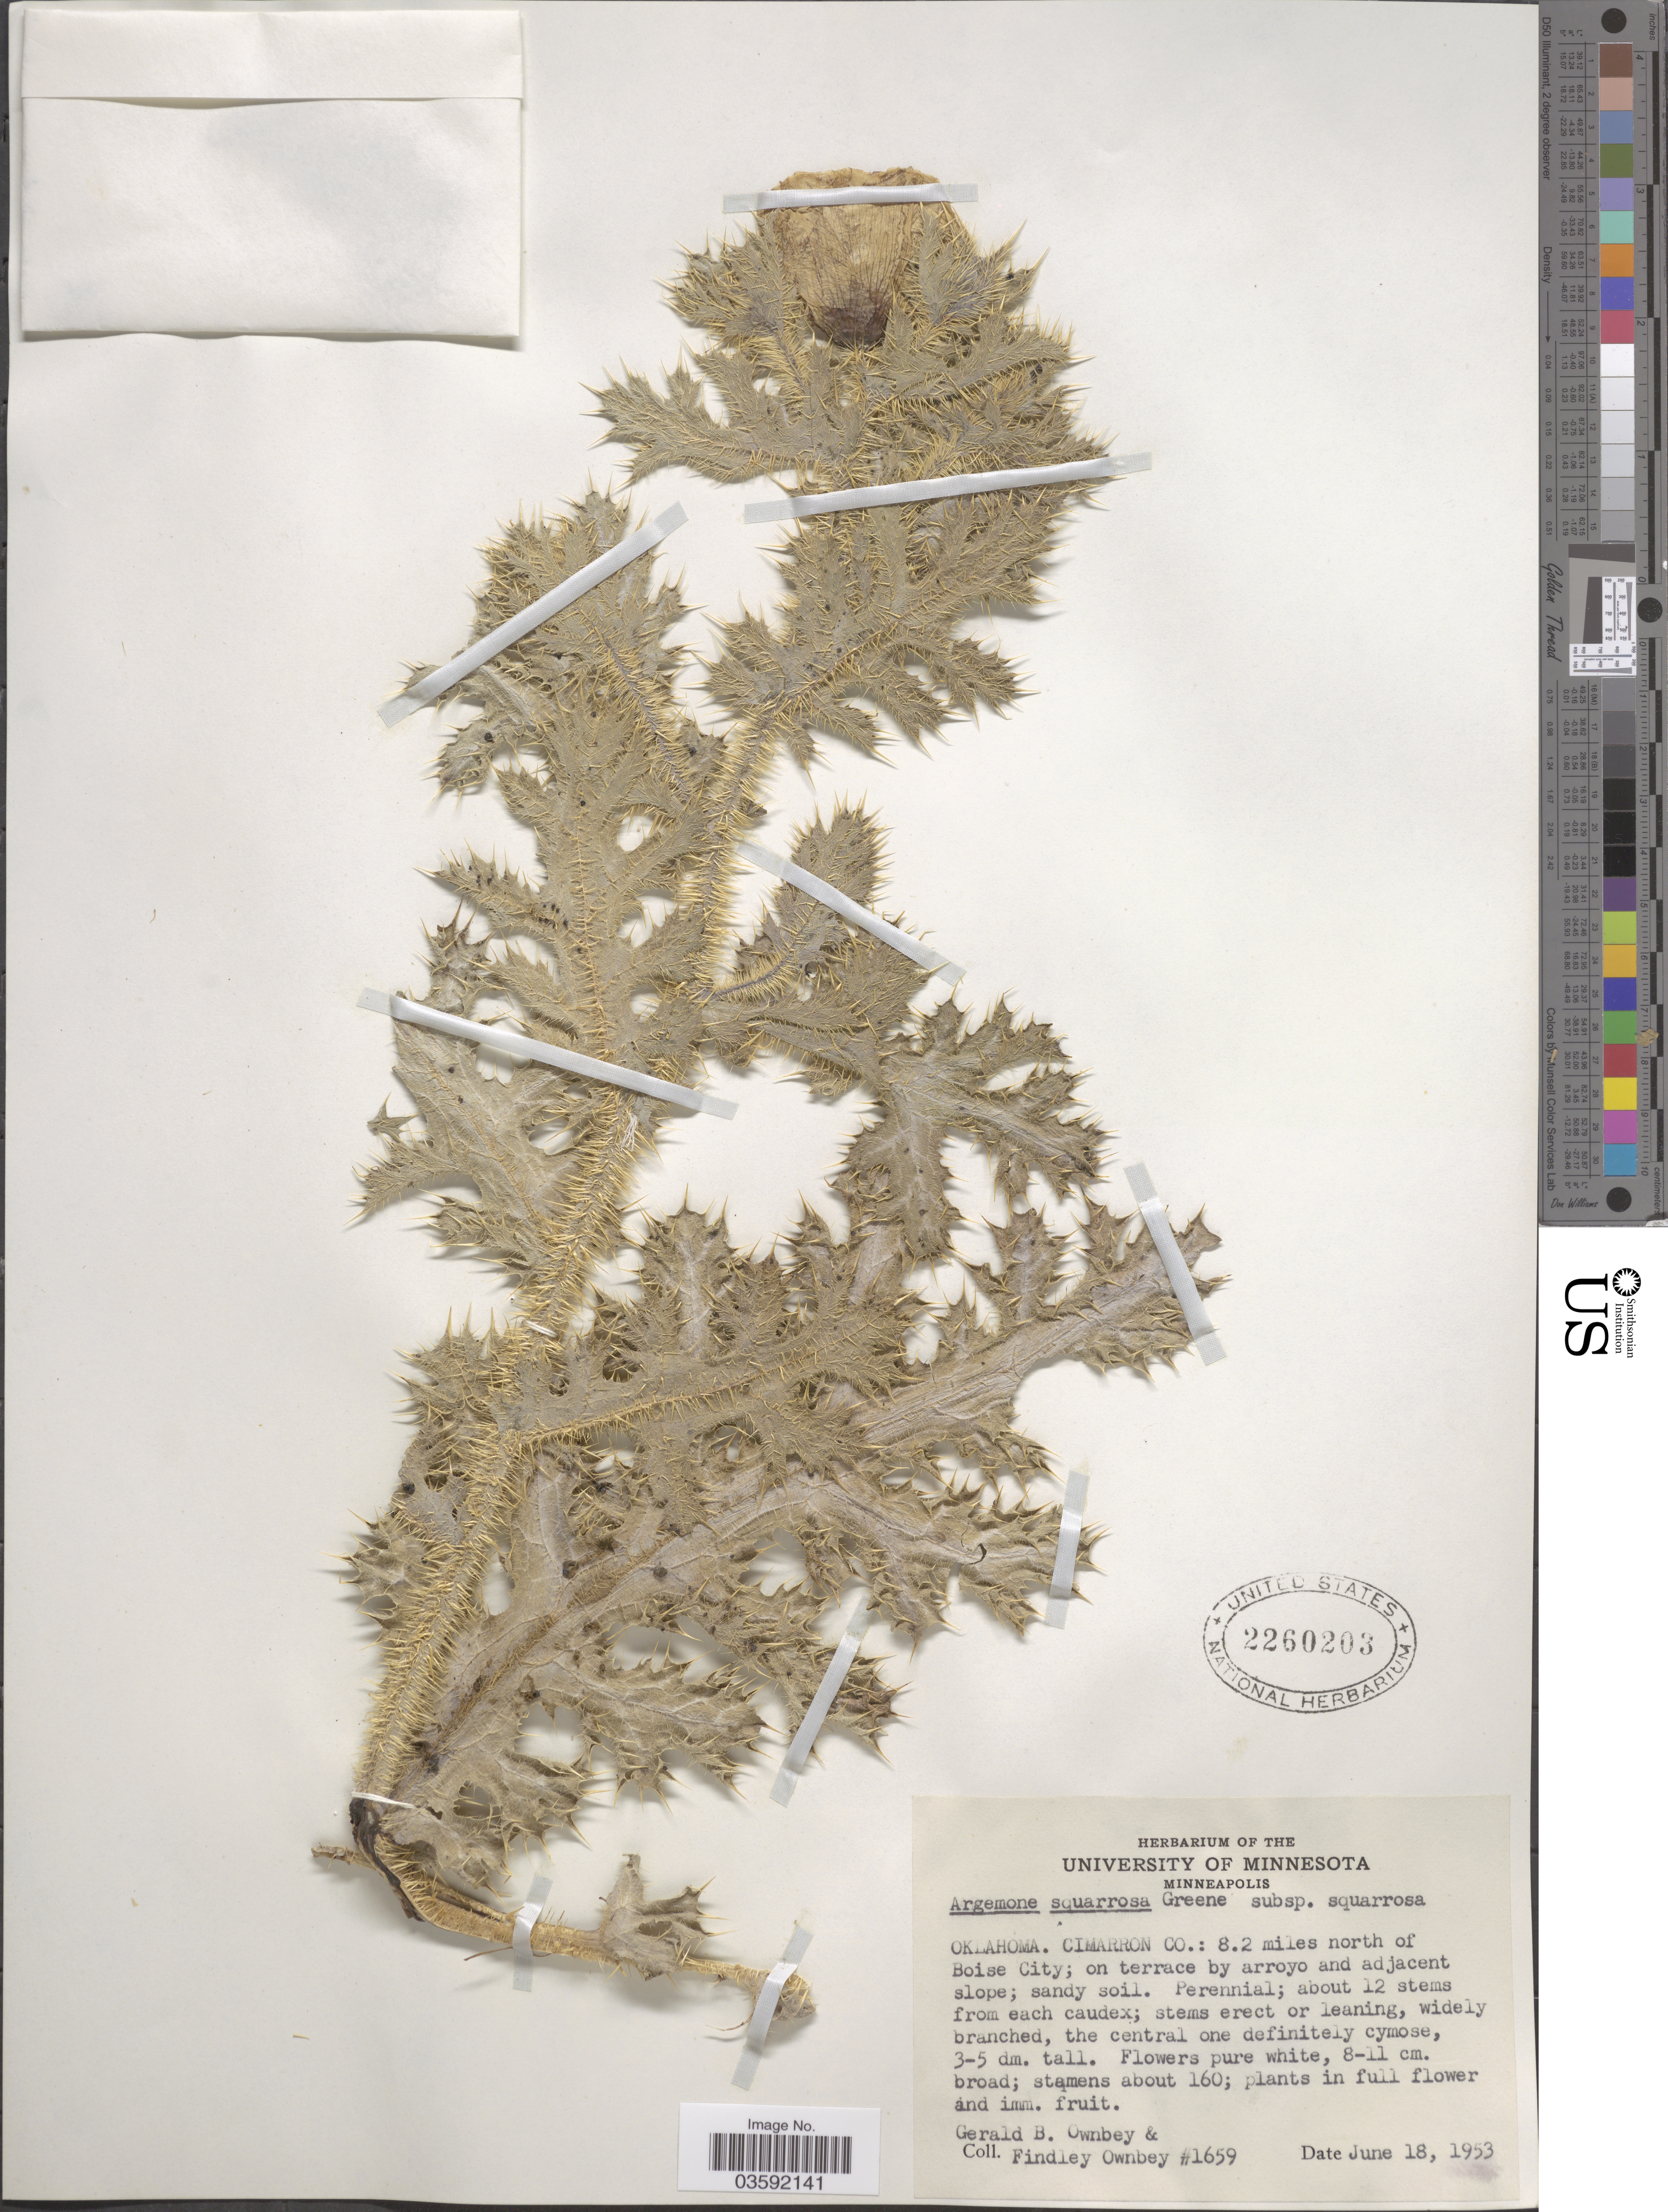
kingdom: Plantae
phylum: Tracheophyta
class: Magnoliopsida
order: Ranunculales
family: Papaveraceae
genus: Argemone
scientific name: Argemone squarrosa subsp. squarrosa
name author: Greene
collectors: G. B. Ownbey & F. Ownbey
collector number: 1659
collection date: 1953-06-18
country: United States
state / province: Oklahoma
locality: Cimarron Co.: 8.2 miles north of Boise City.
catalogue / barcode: US 2260203